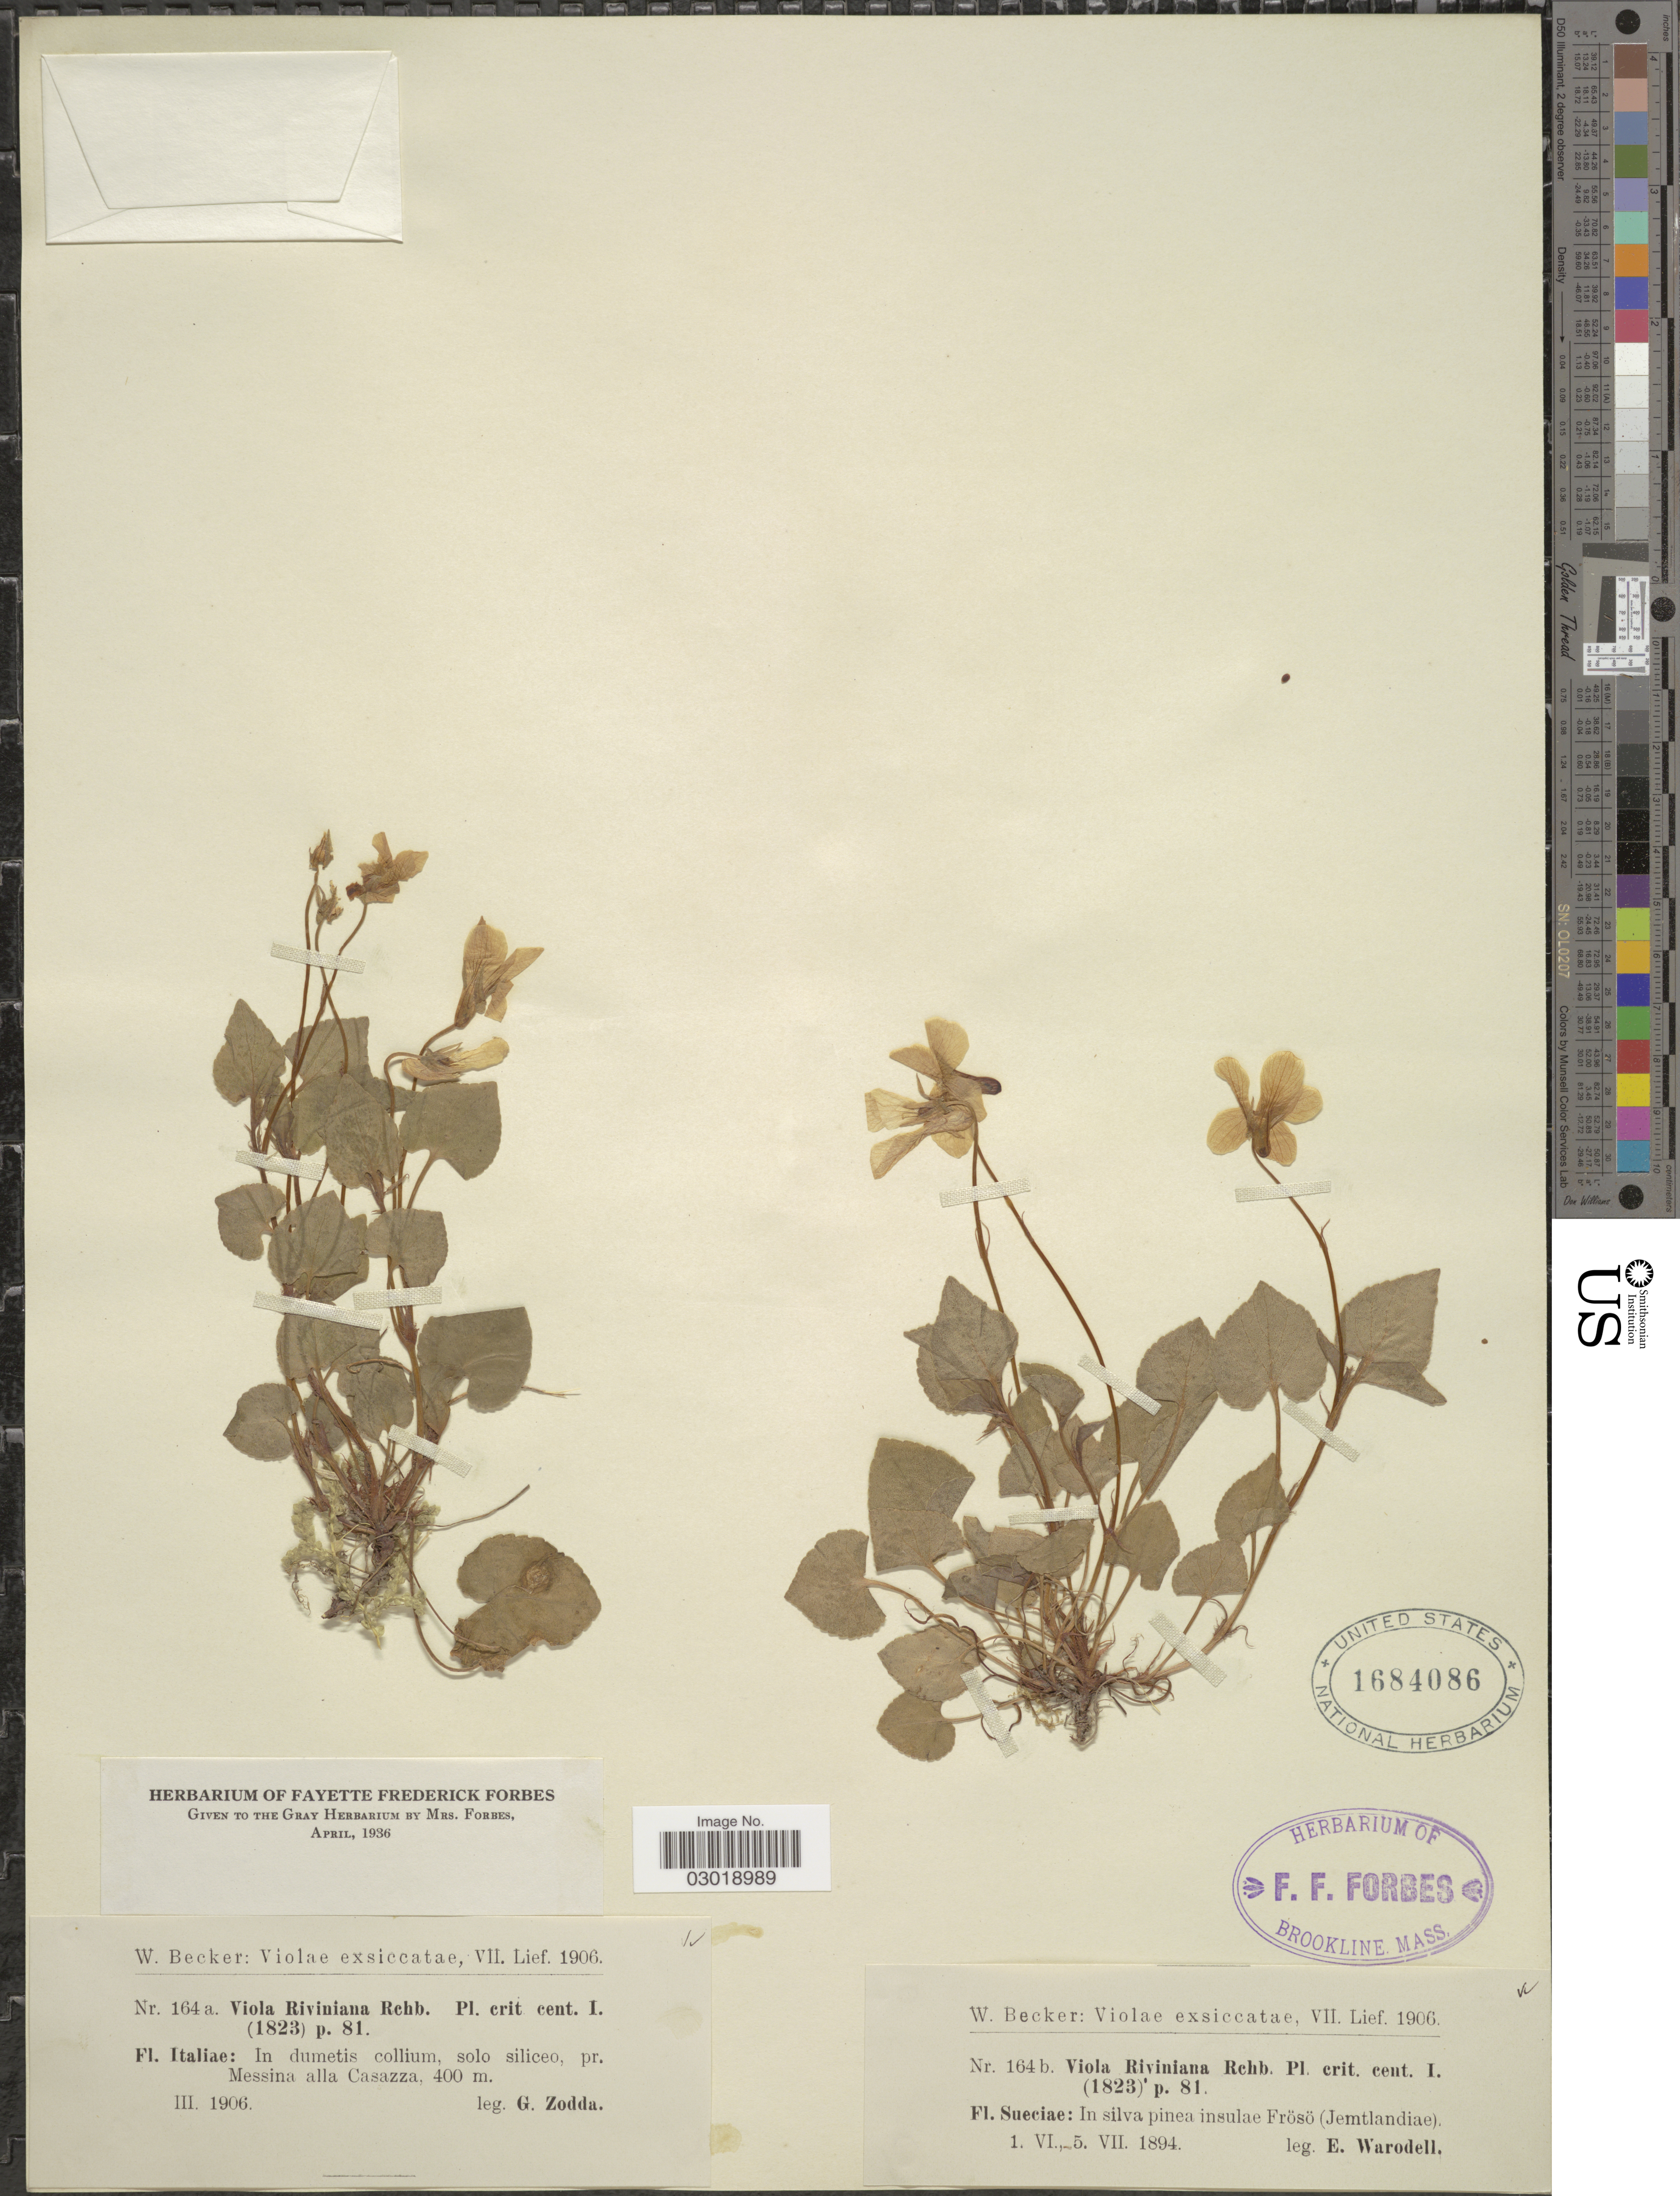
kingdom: Plantae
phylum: Tracheophyta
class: Magnoliopsida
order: Malpighiales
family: Violaceae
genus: Viola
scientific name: Viola riviniana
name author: Rchb.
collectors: G. Zodda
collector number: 164a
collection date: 1906-03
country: Italy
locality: Pr. Messina alla Casazza.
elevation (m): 400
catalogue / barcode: US 1684086